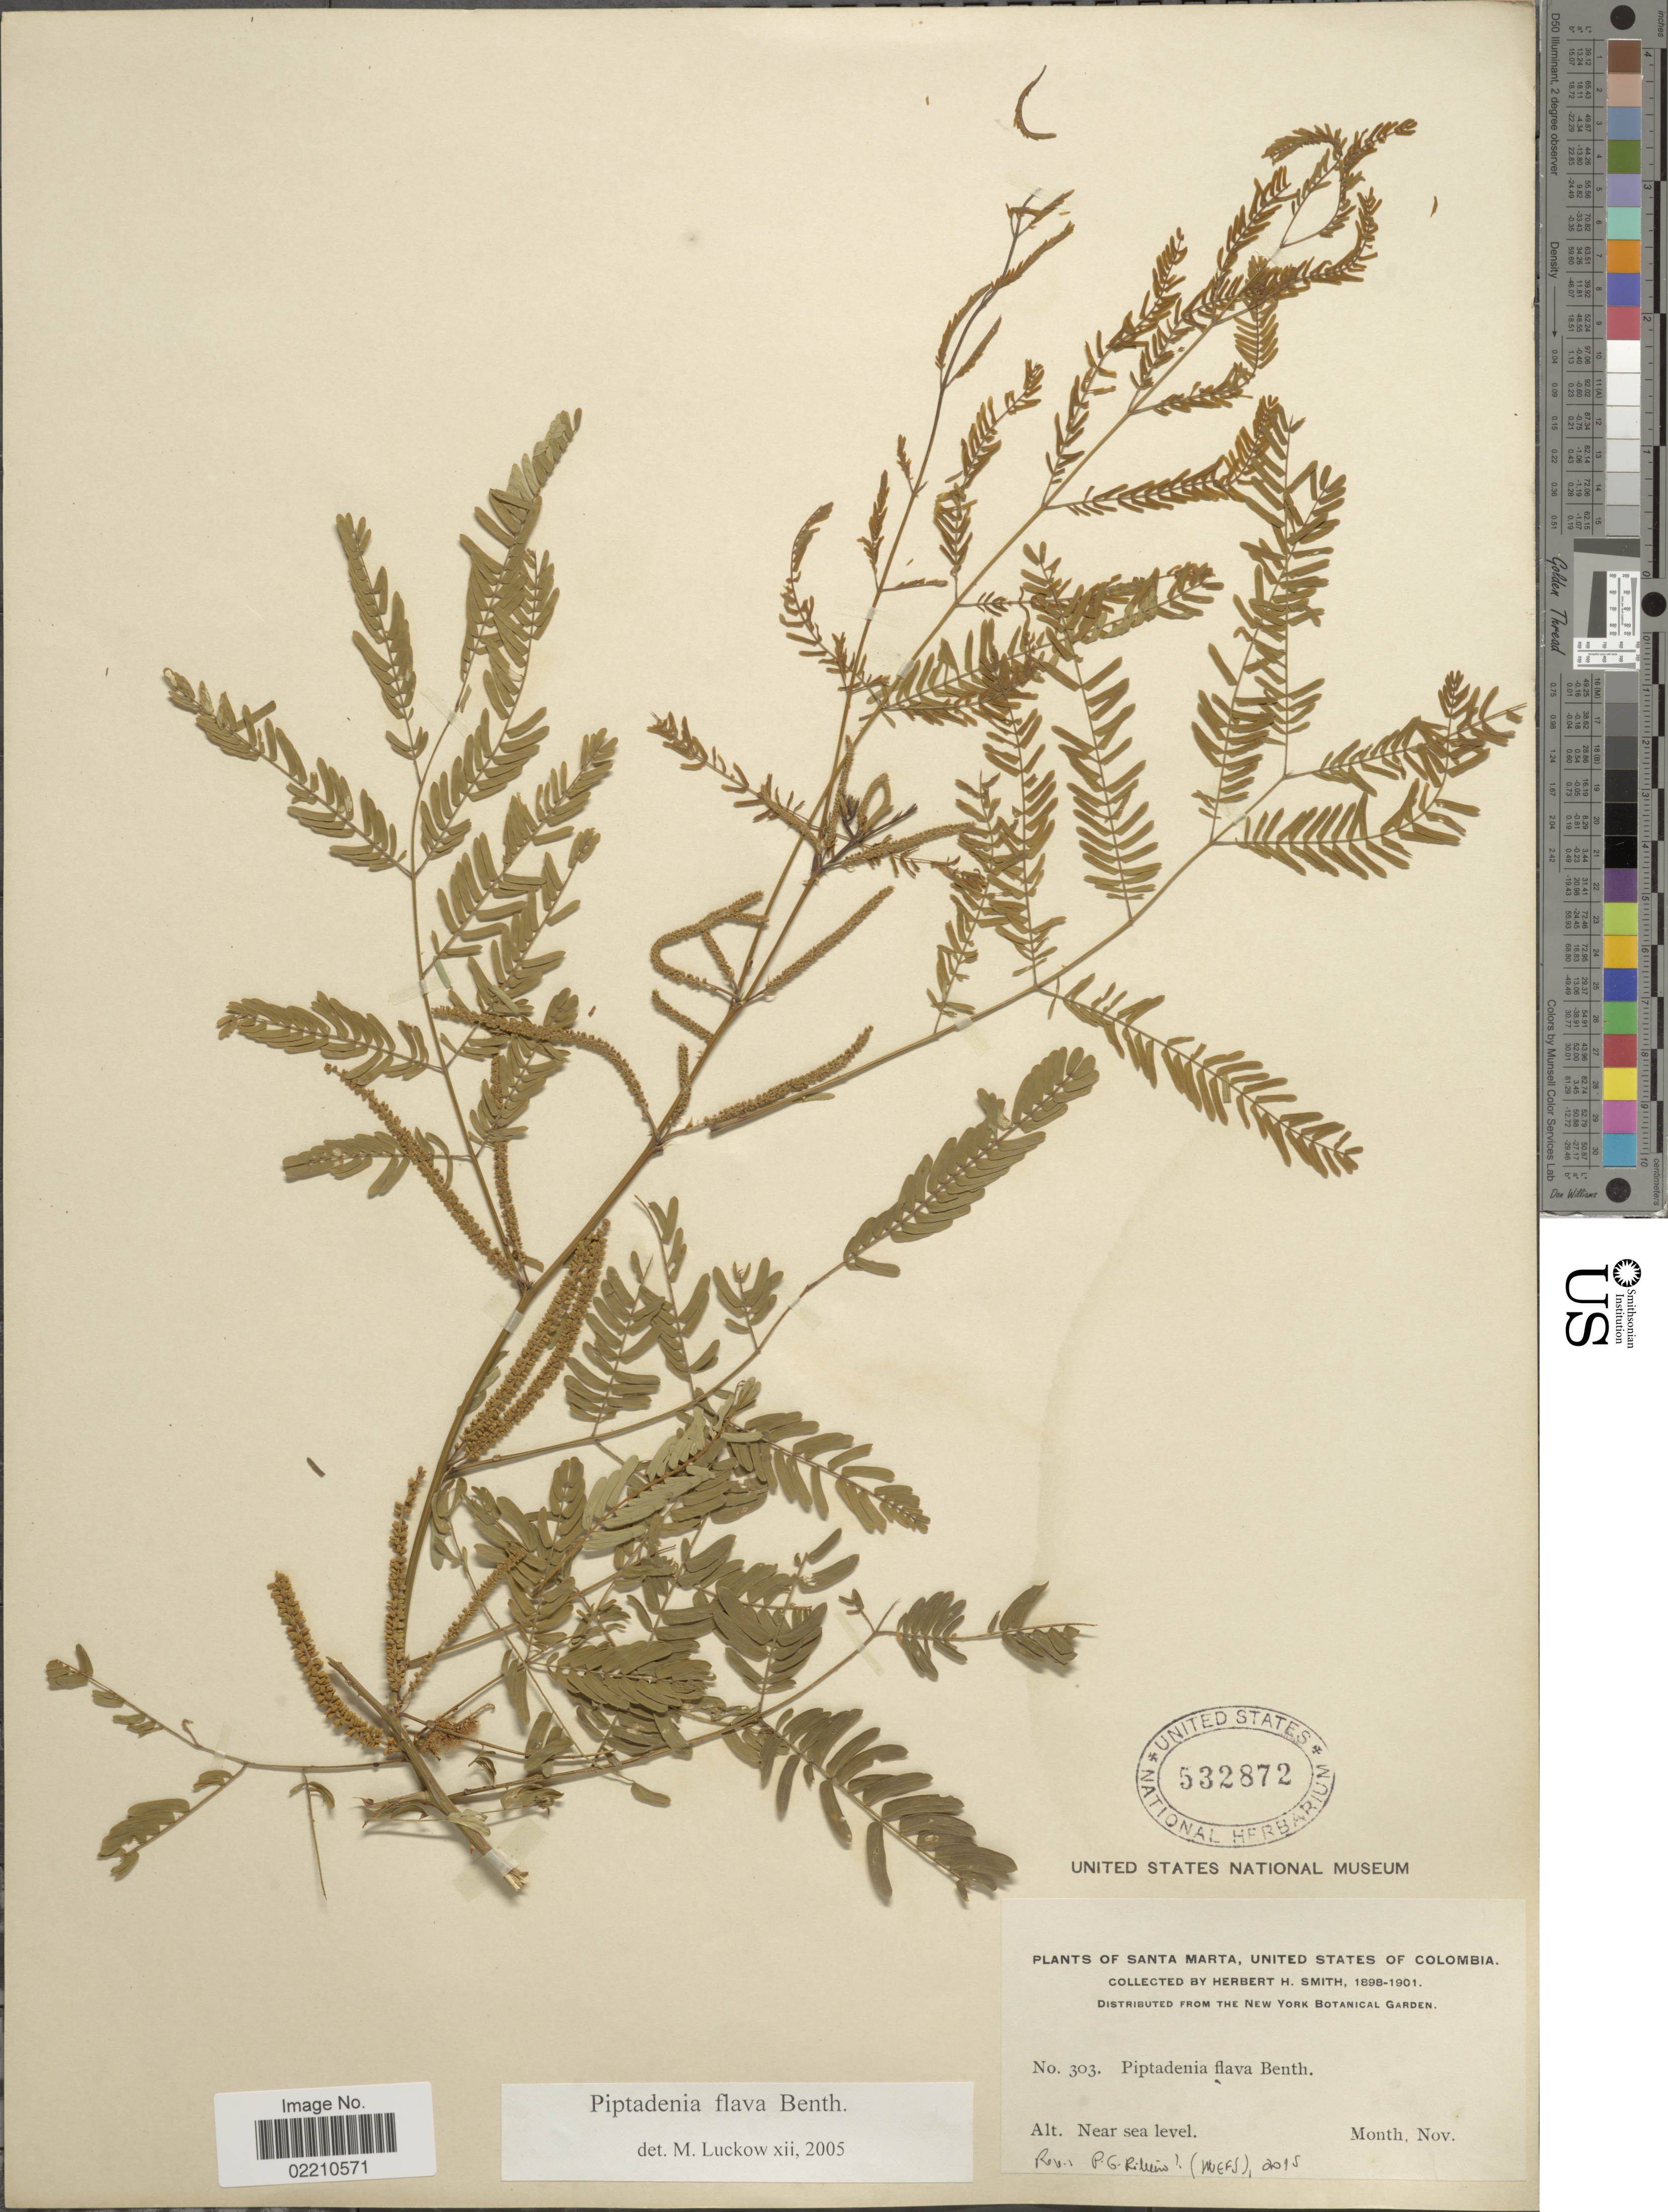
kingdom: Plantae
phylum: Tracheophyta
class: Magnoliopsida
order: Fabales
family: Fabaceae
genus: Piptadenia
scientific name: Piptadenia flava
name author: (DC.) Benth.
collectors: Herbert H. Smith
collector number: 303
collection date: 1898-11/1901-11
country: Colombia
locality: Santa Marta, United States of Colombia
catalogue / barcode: US 532872